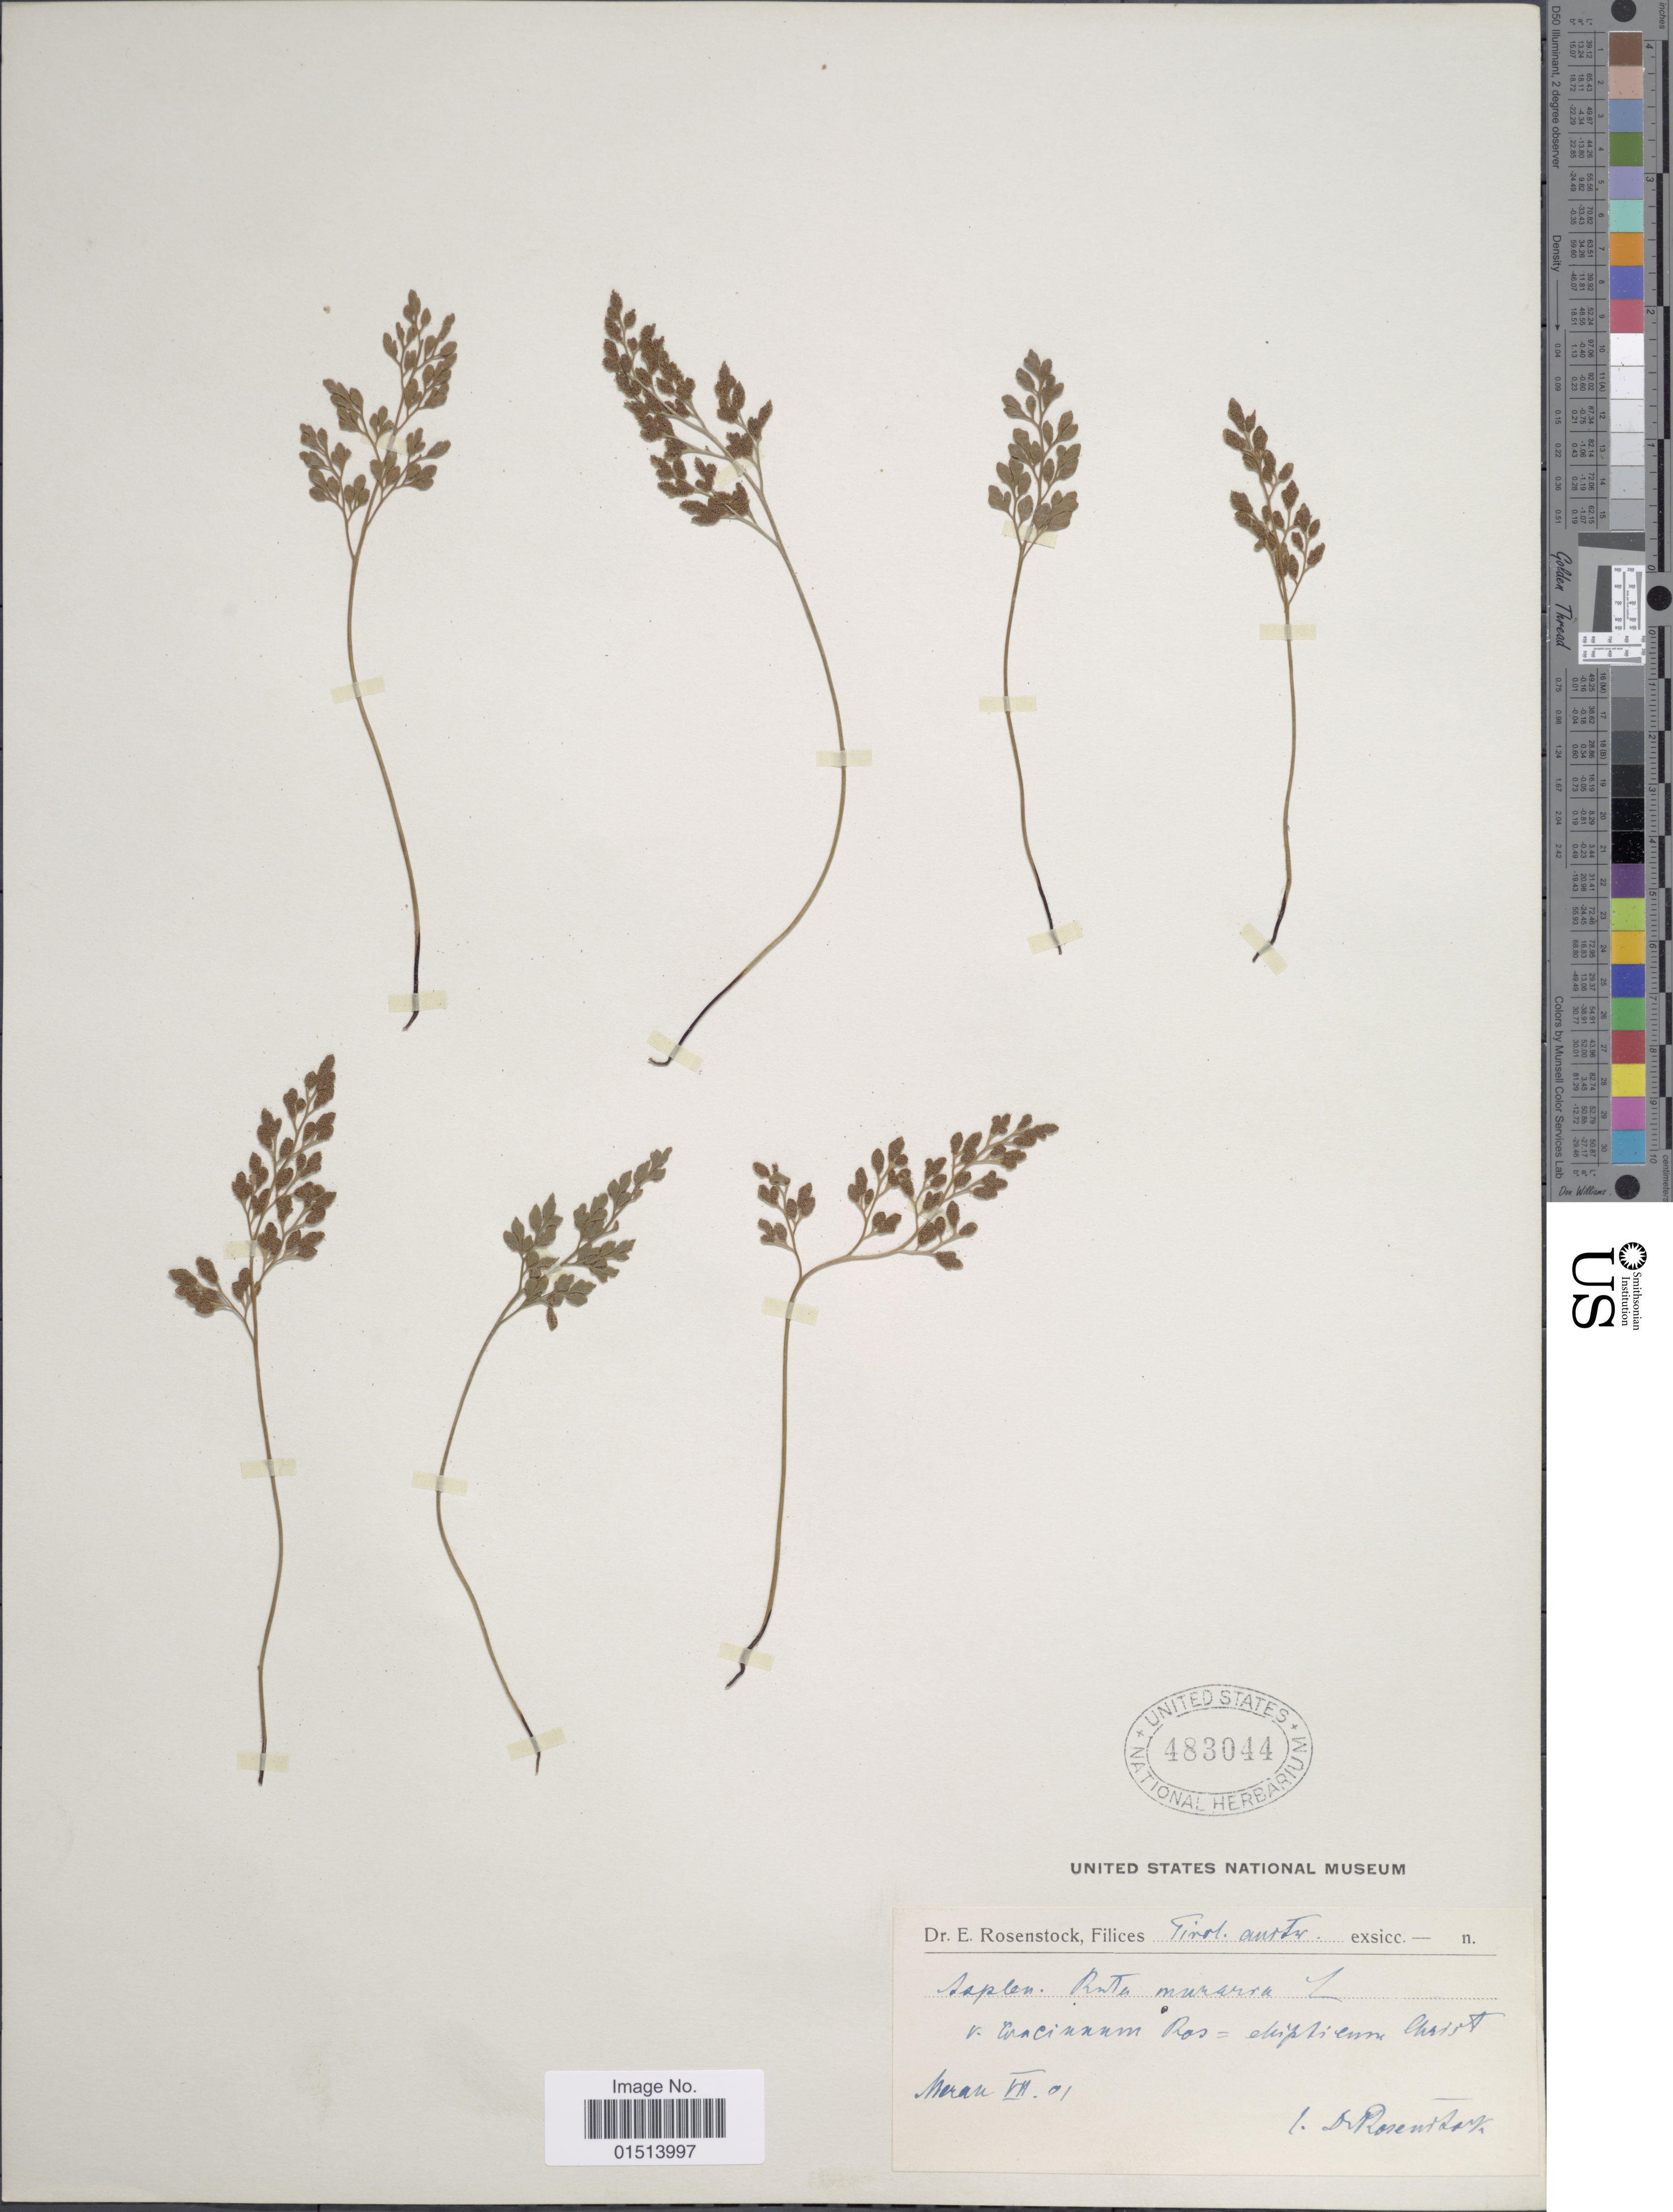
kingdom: Plantae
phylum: Tracheophyta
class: Polypodiopsida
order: Polypodiales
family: Aspleniaceae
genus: Asplenium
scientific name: Asplenium ruta-muraria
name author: L.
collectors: E. Rosenstock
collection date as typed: Transcribed d/m/y: /7/1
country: Austria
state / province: Tirol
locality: Meran [interpreted]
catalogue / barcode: US 483044